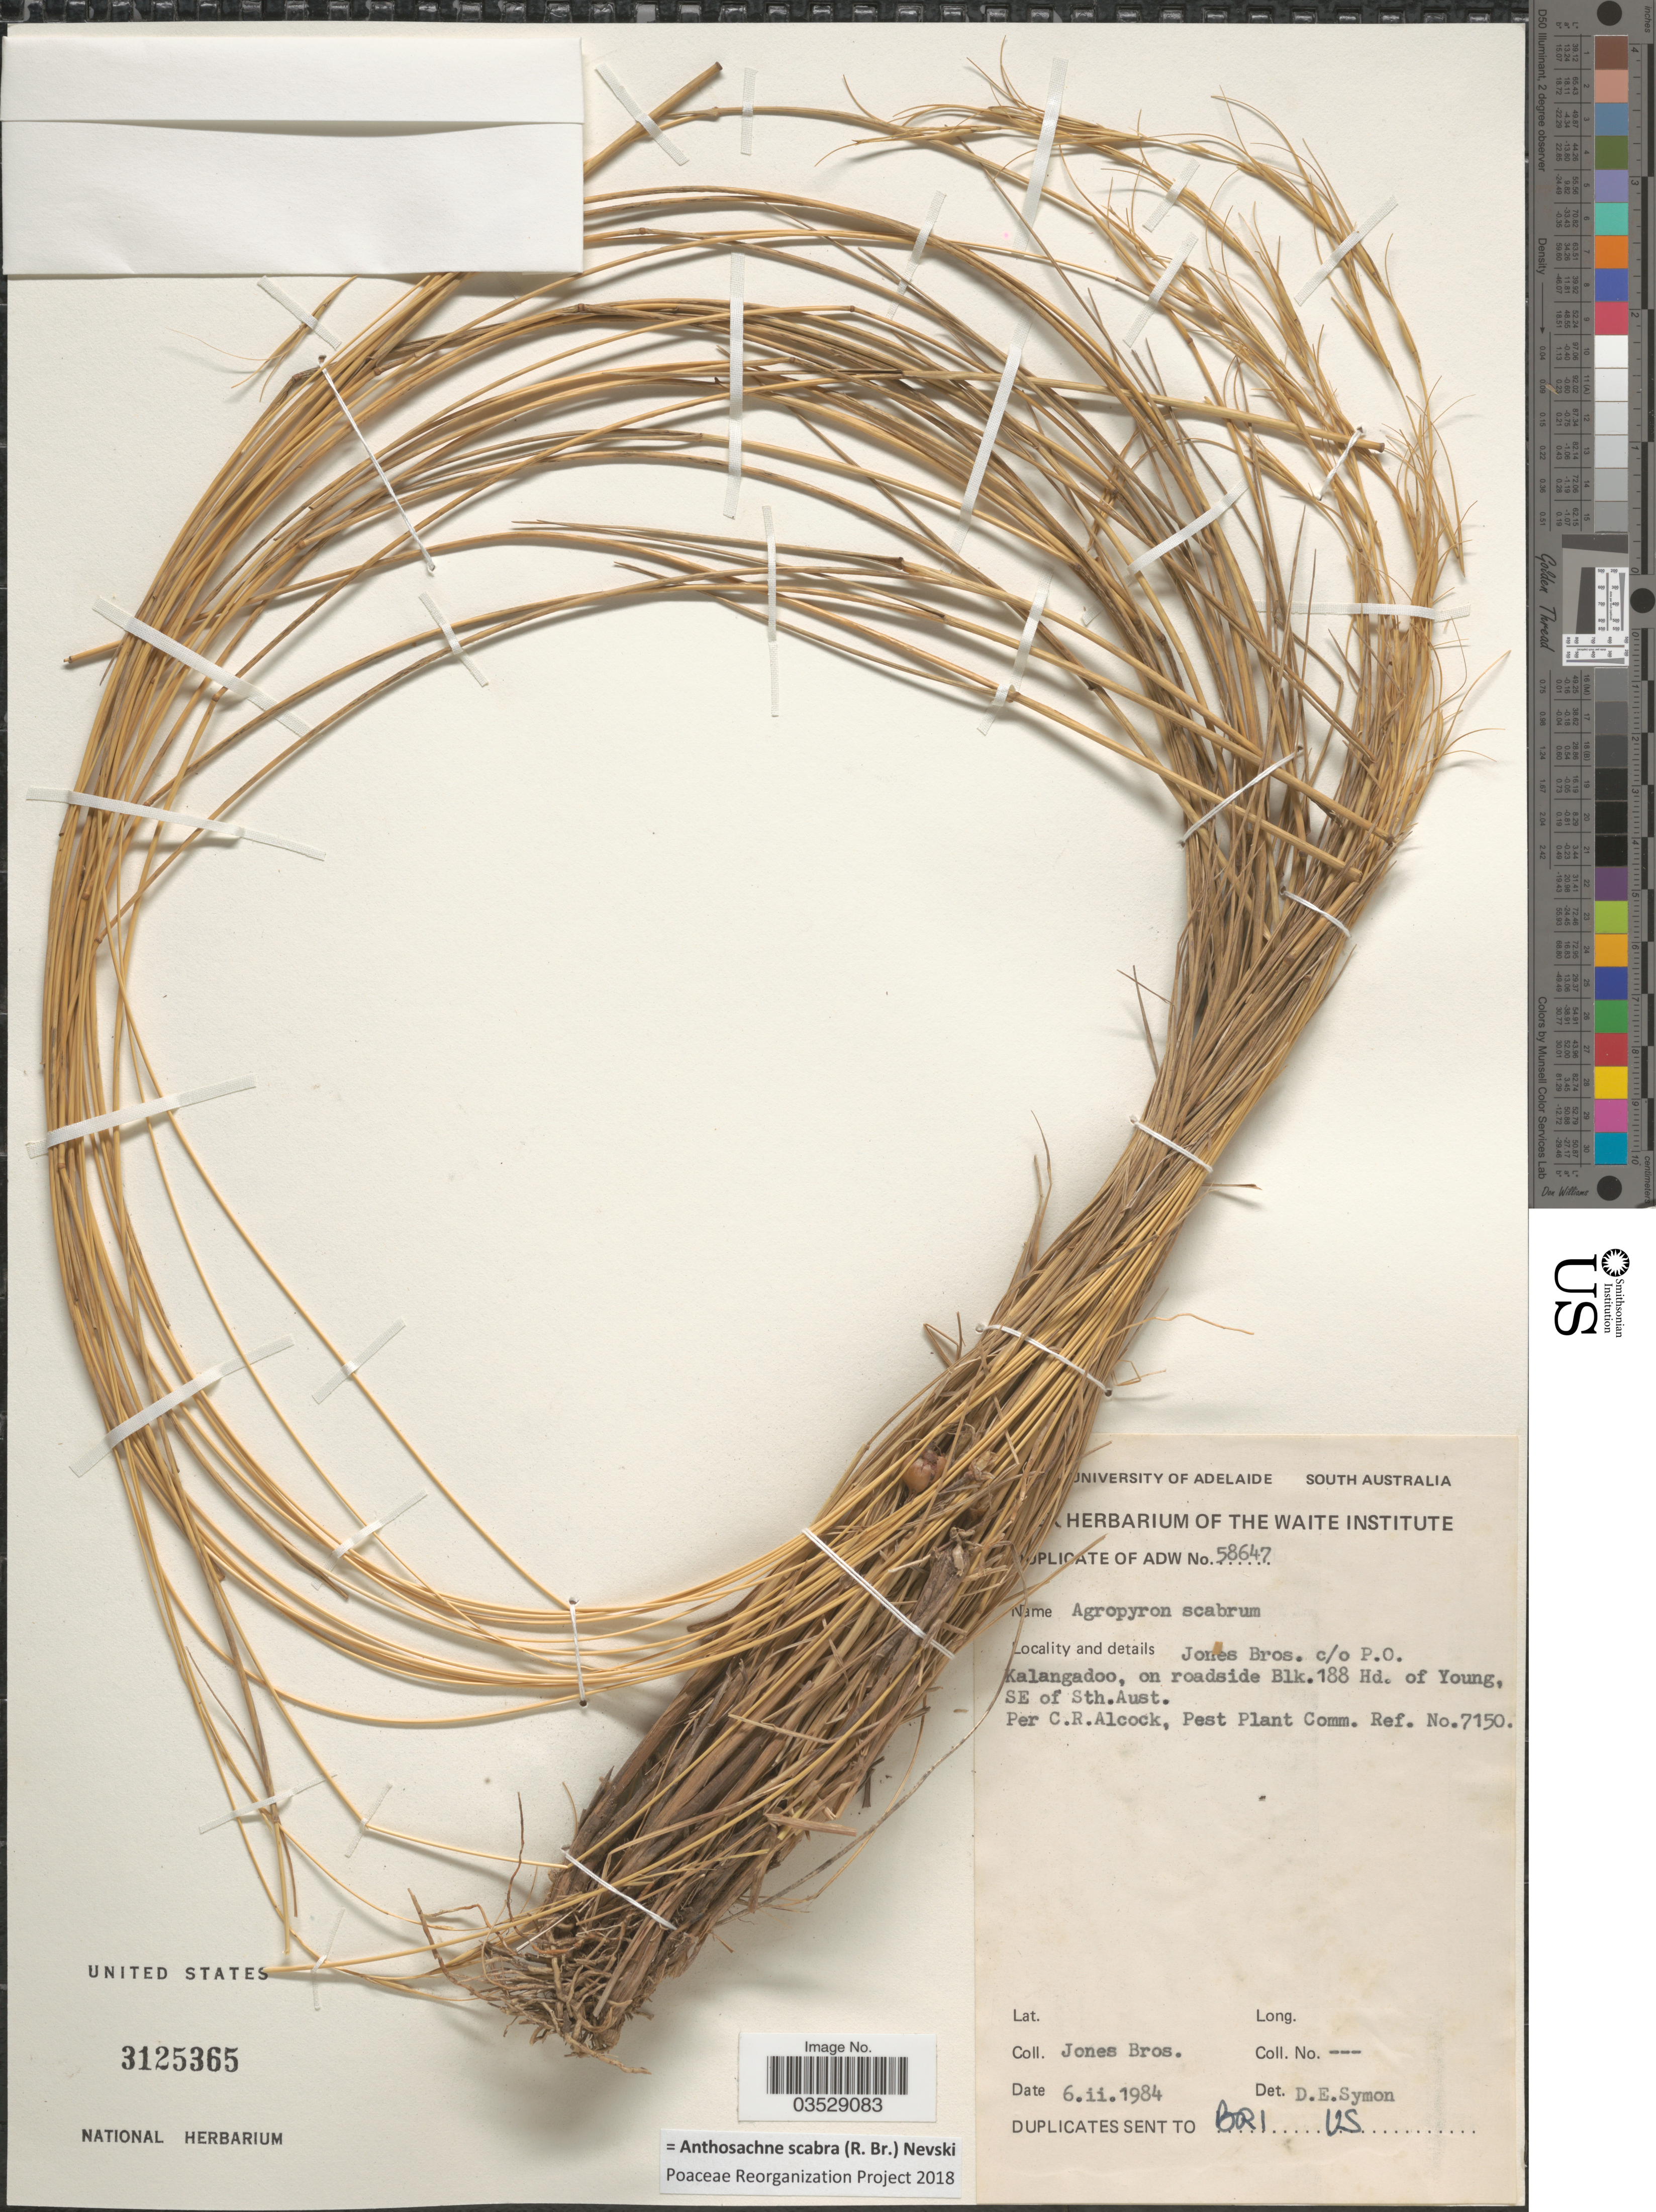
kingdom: Plantae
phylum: Tracheophyta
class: Liliopsida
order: Poales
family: Poaceae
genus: Anthosachne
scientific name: Anthosachne scabra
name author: (R. Br.) Nevski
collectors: Jones Bros.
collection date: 1984-02-06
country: Australia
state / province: South Australia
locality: Jones Bros. c/o P.O. Kalangadoo, on roadside Blk. 188 Hd. of Young, SE of Sth. Aust.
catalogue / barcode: US 3125365